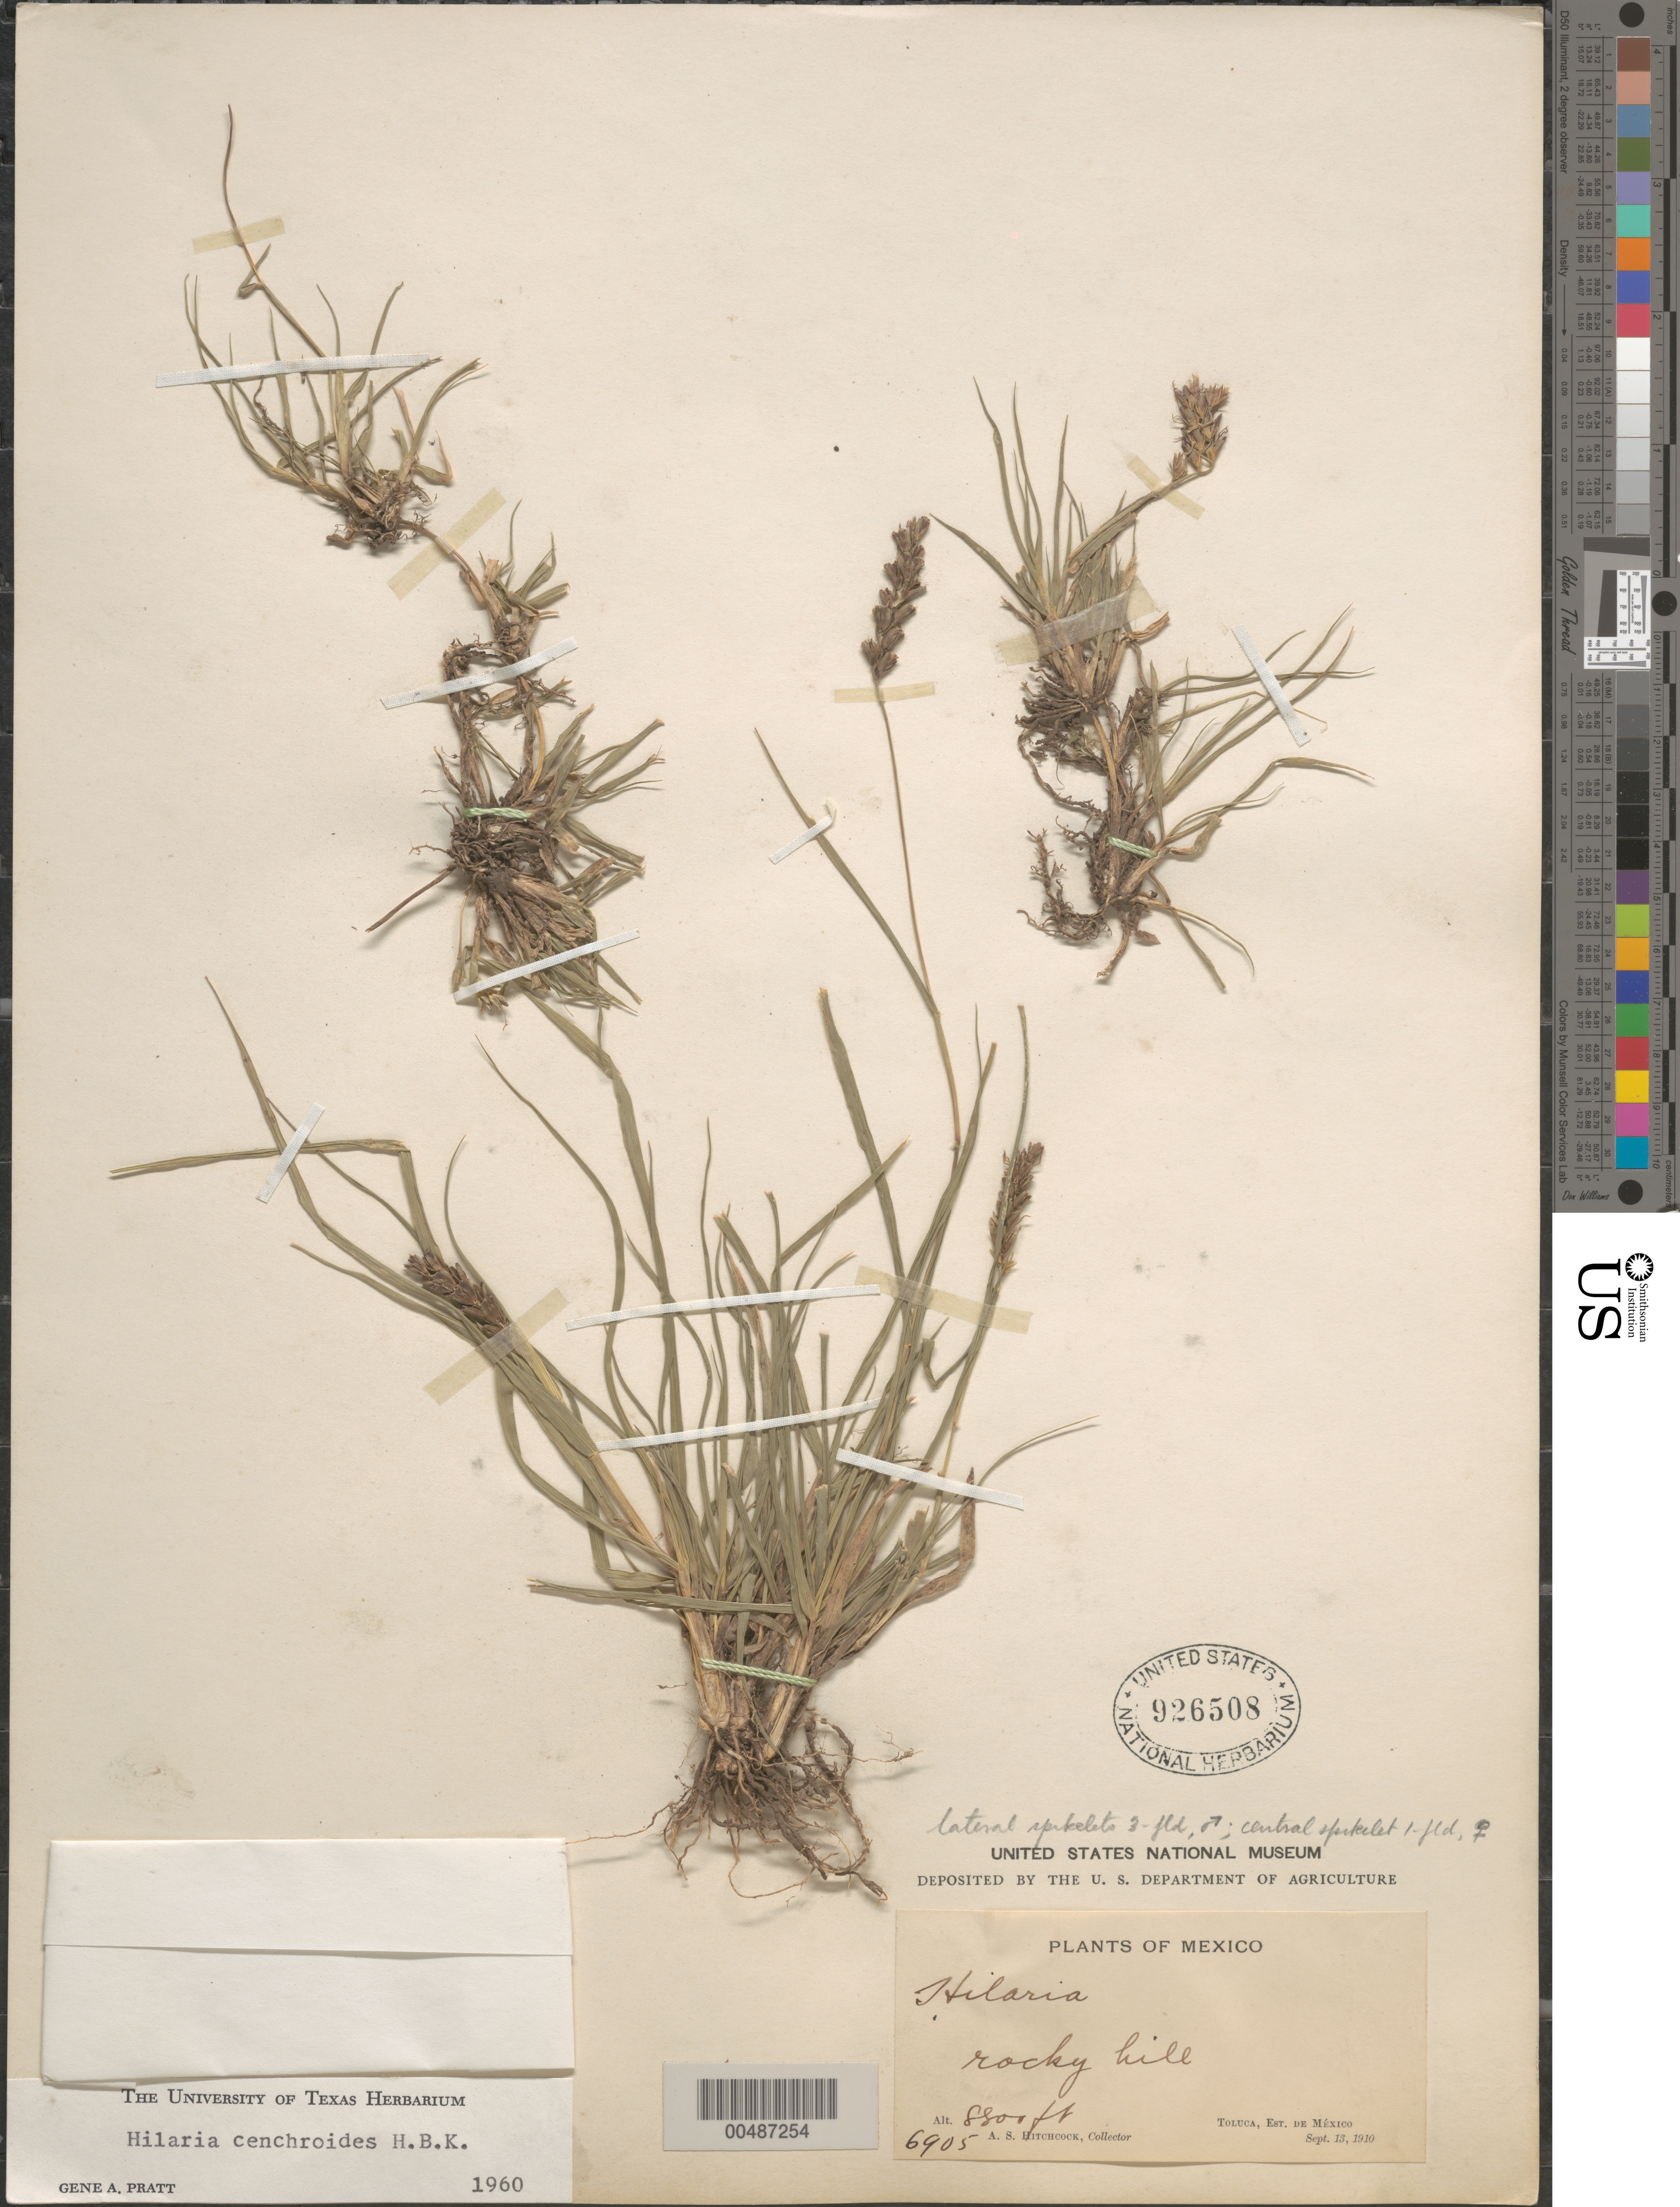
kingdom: Plantae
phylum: Tracheophyta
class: Liliopsida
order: Poales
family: Poaceae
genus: Hilaria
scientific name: Hilaria cenchroides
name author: Kunth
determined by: Pratt, G. A.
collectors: A. S. Hitchcock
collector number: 6905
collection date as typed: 13 Sep 1910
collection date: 1910-09-13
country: Mexico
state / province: México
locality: Toluca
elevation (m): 2682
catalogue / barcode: US 926508